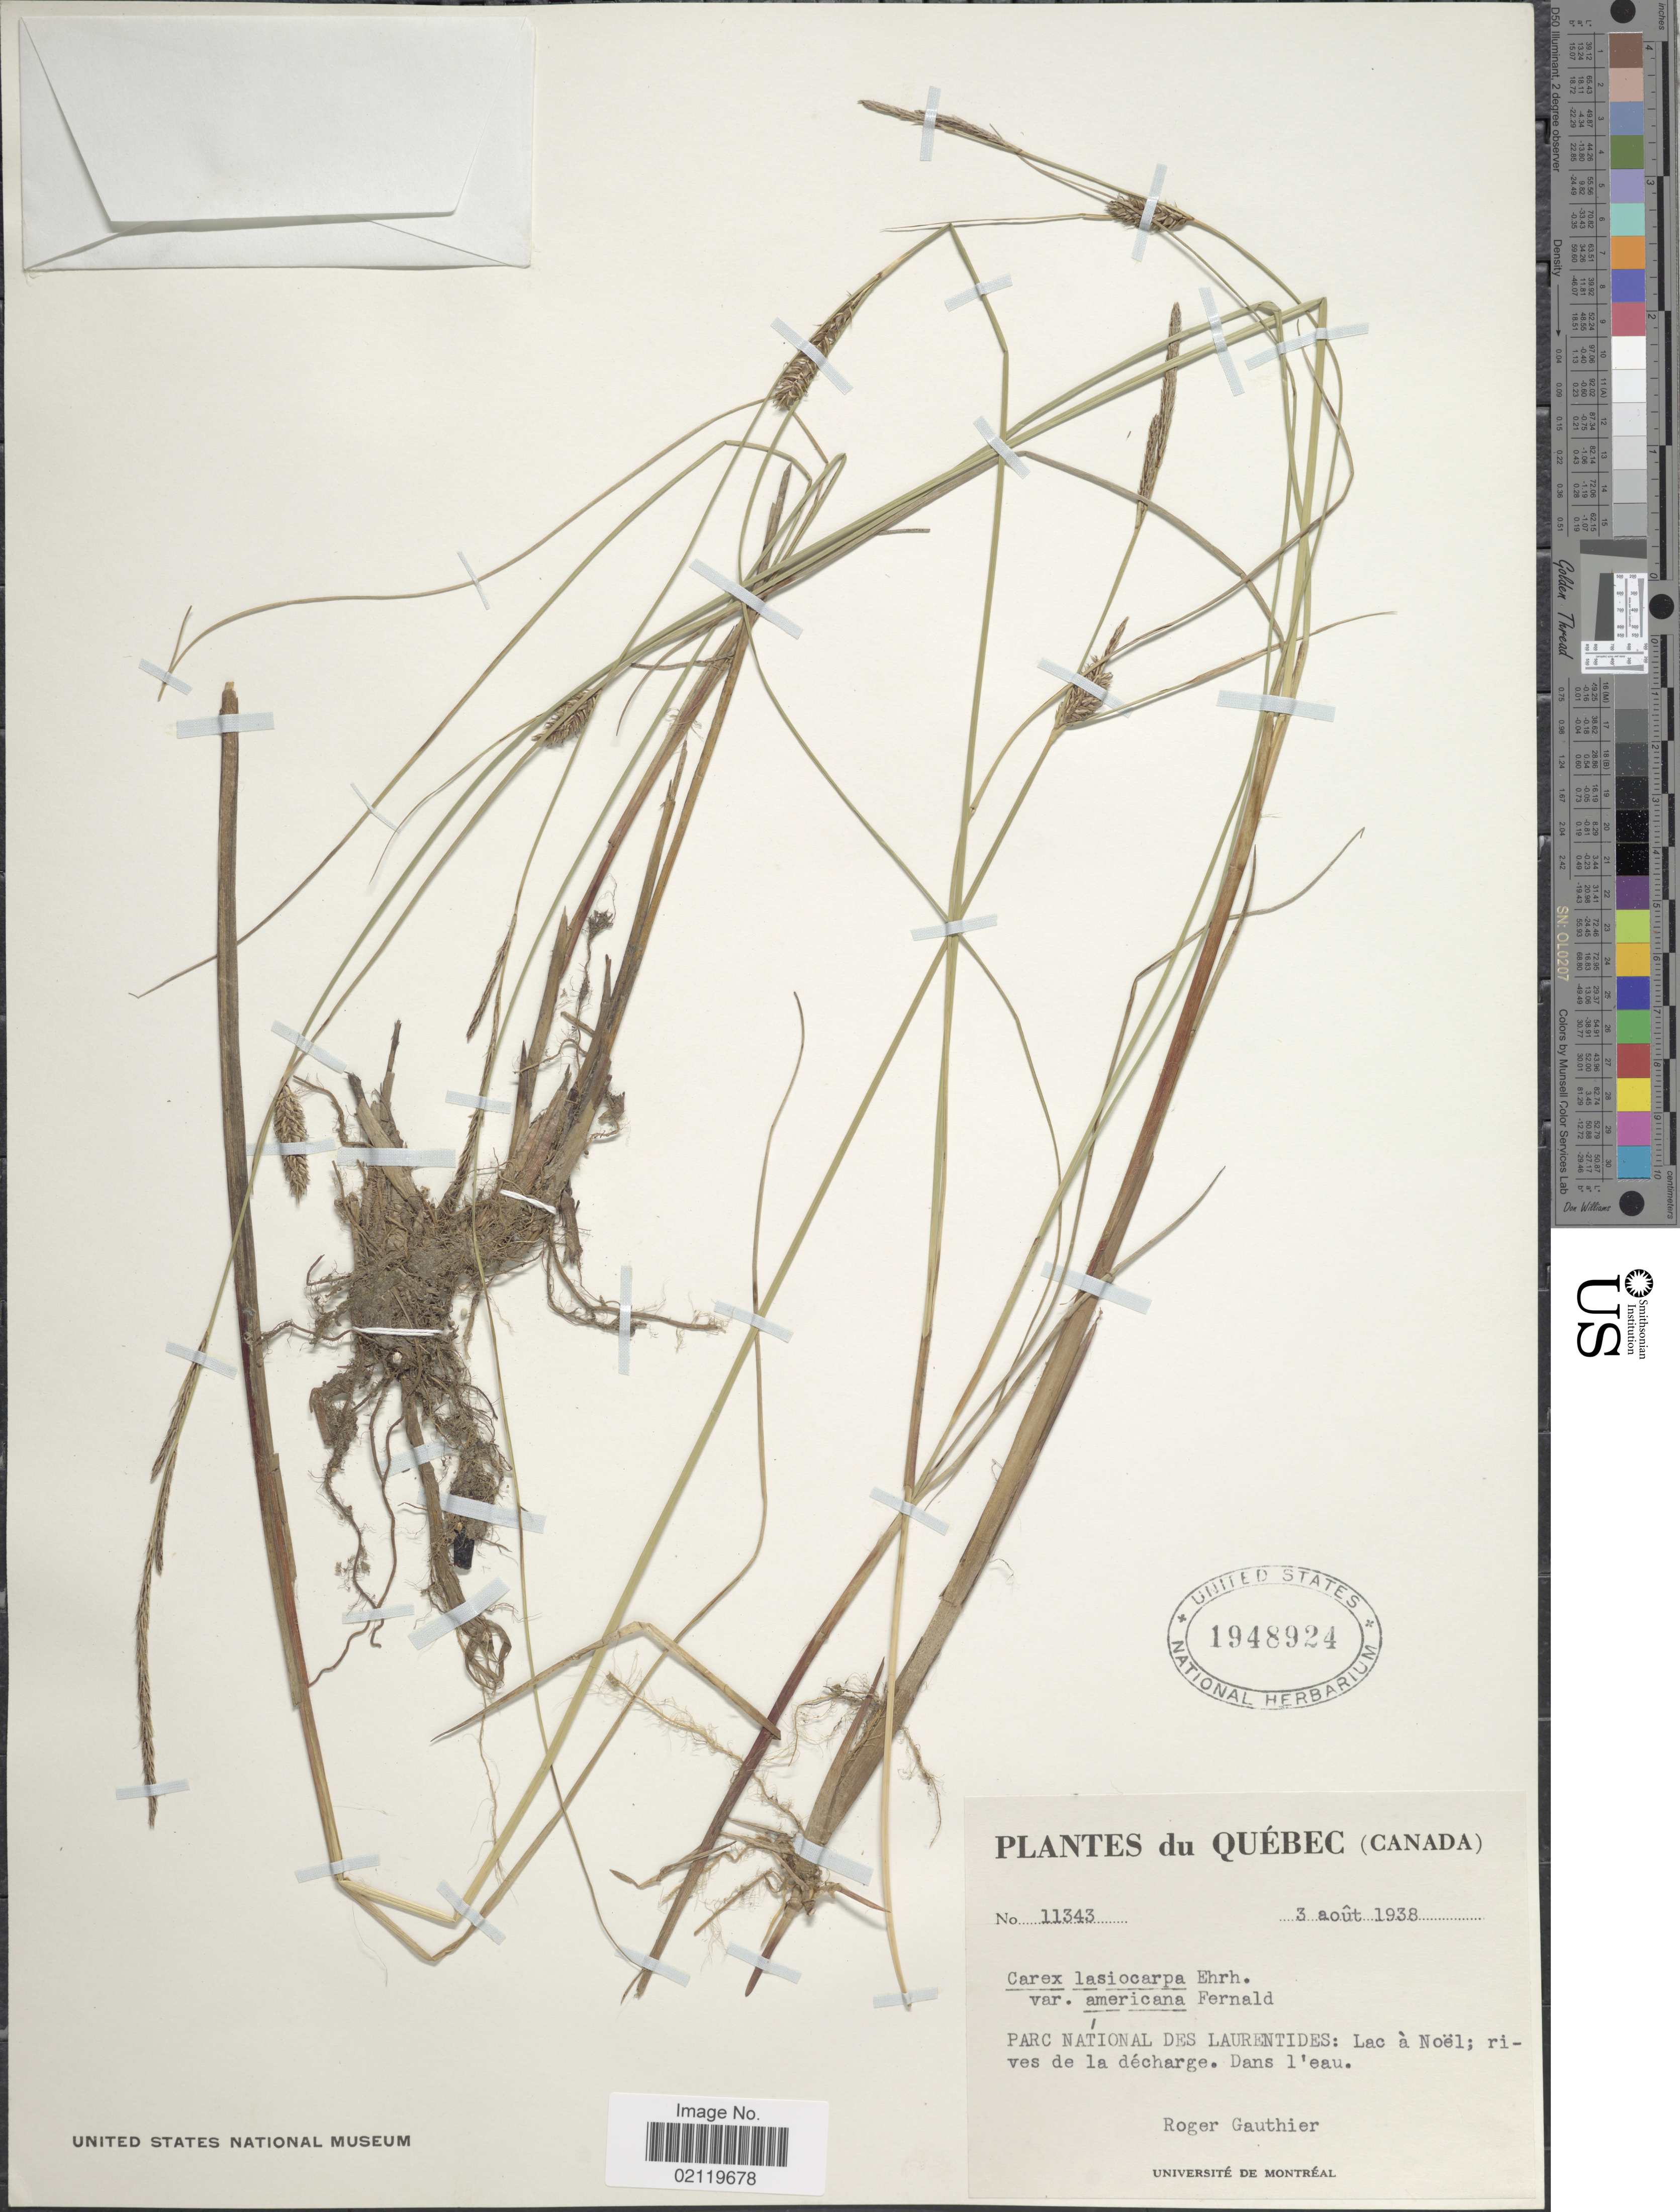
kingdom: Plantae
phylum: Tracheophyta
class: Liliopsida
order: Poales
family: Cyperaceae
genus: Carex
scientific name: Carex lasiocarpa var. americana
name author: Fernald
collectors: R. Gauthier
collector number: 11343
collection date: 1938-08-03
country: Canada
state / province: Quebec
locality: Parc National Des Laurentides: Lac a Noel; rives de la decharge. Dans l'eau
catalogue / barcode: US 1948924